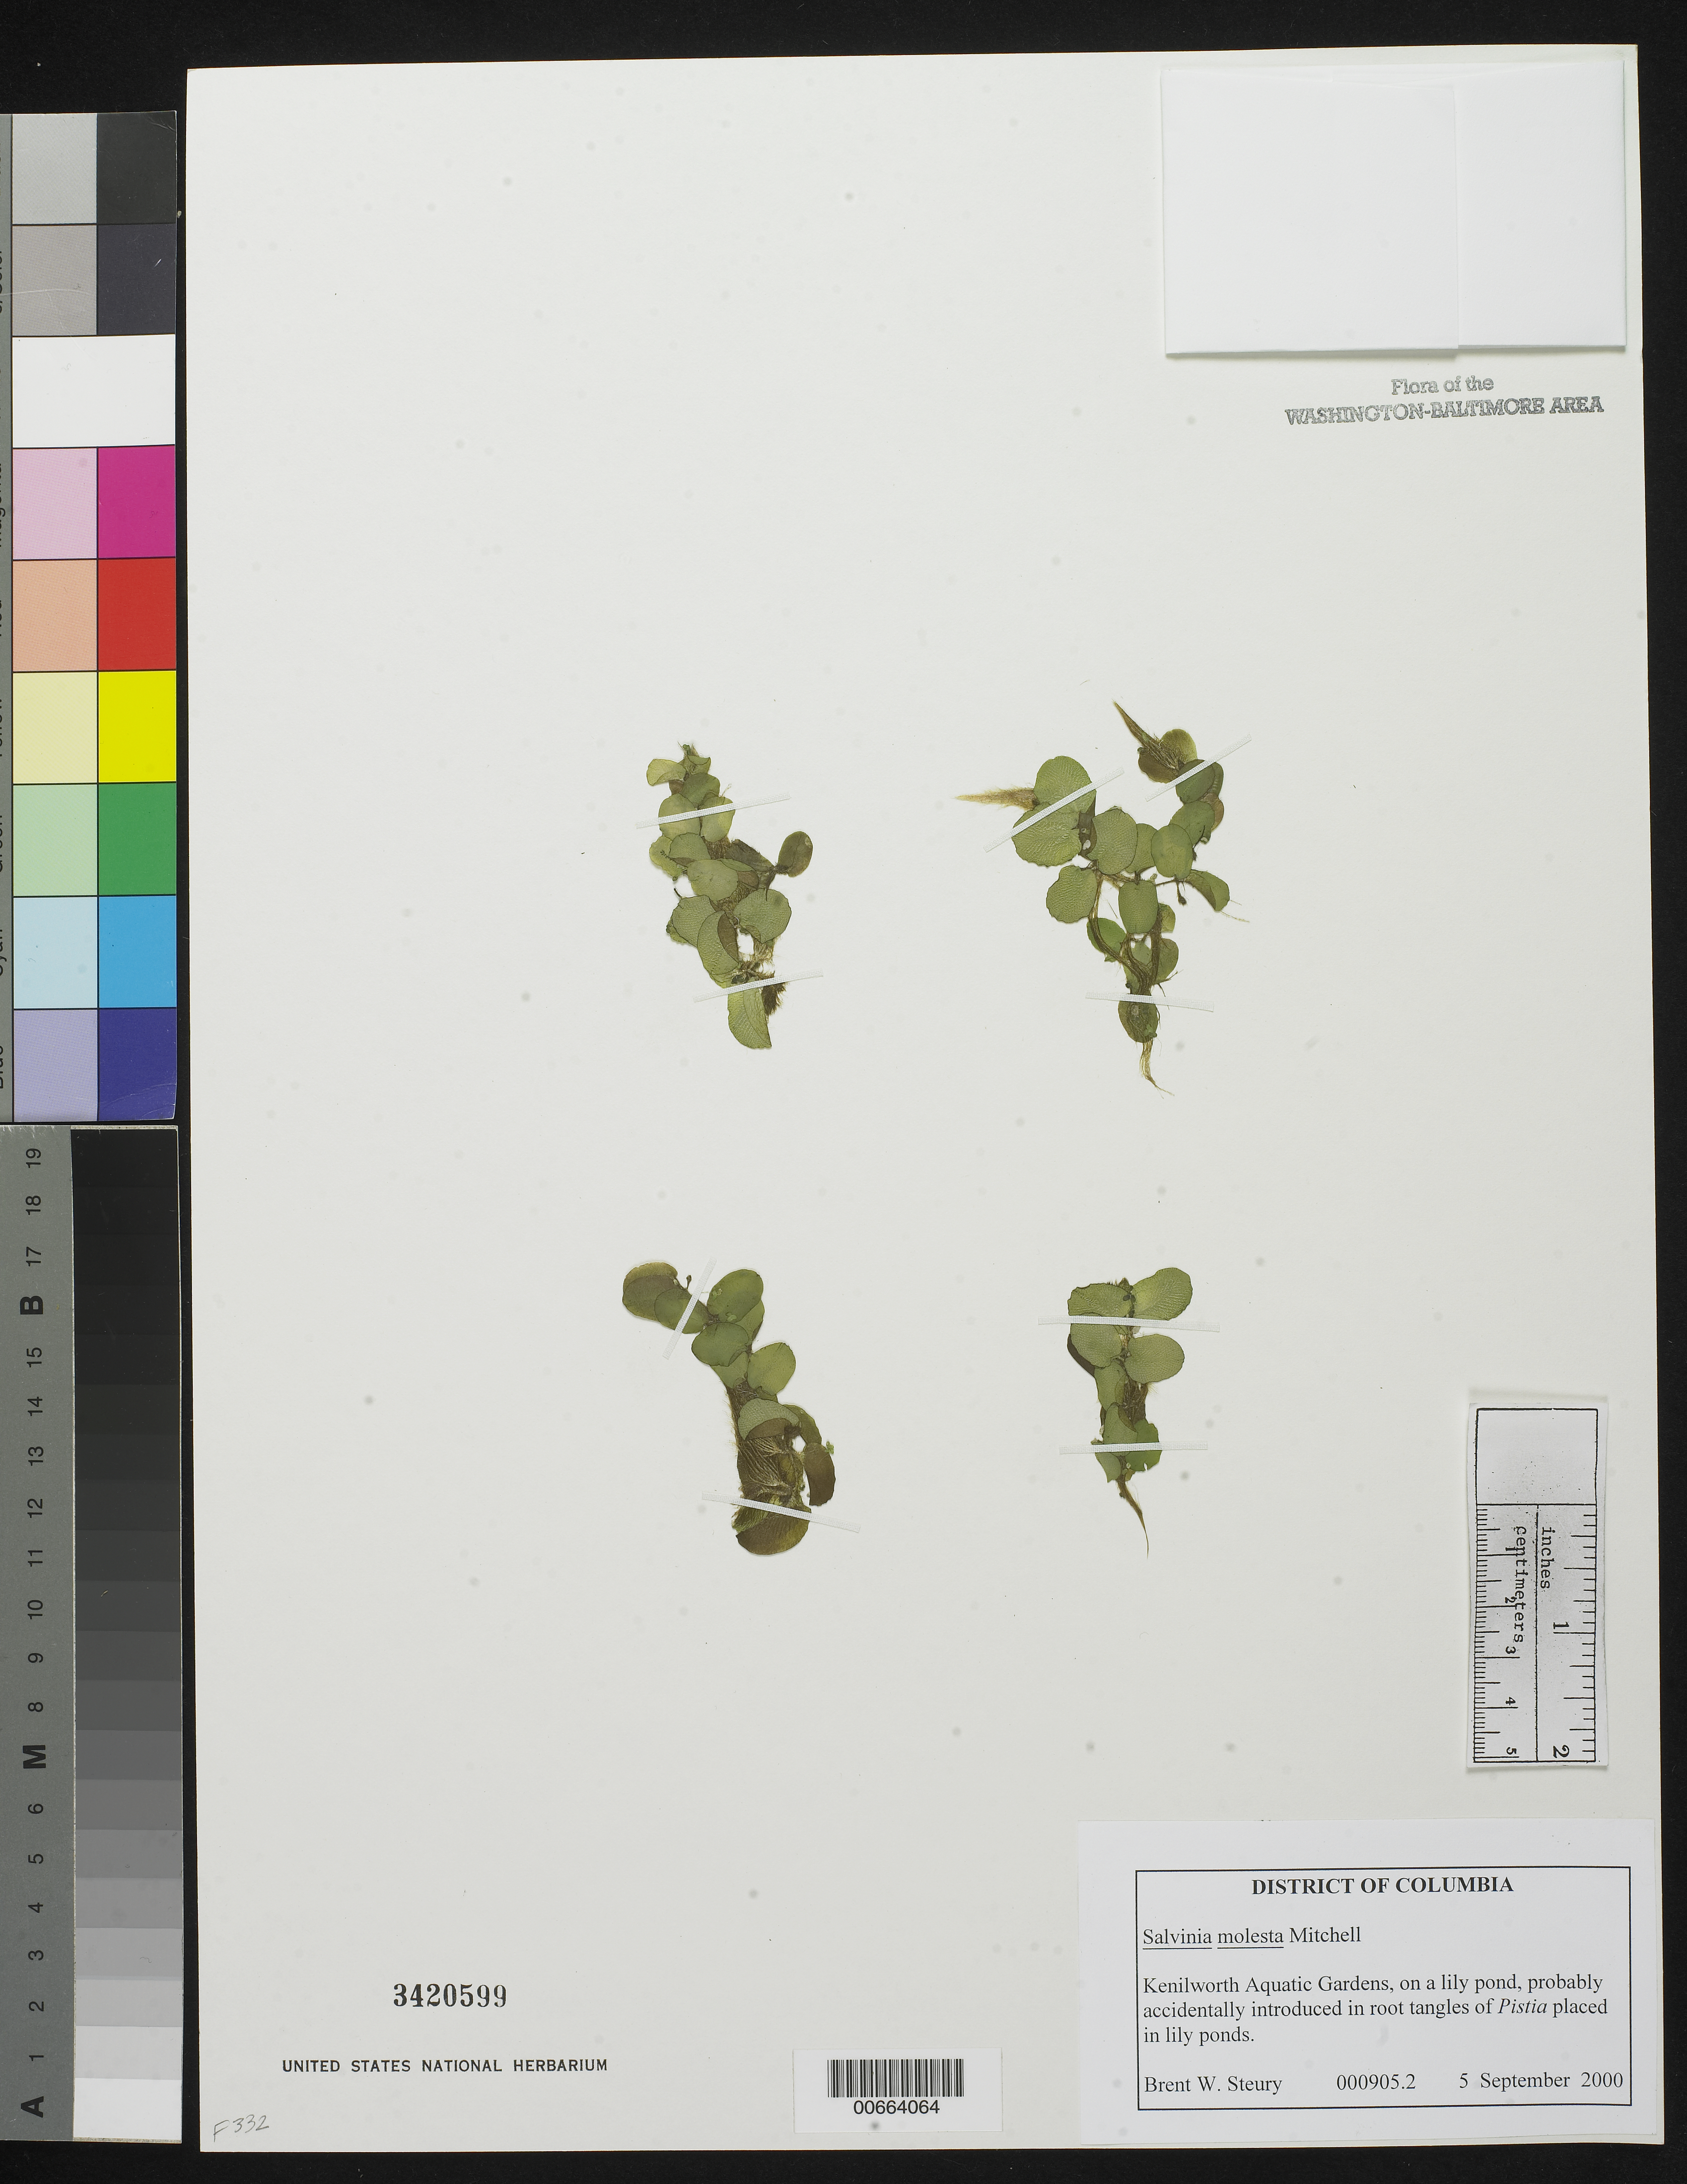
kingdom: Plantae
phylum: Tracheophyta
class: Polypodiopsida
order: Salviniales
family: Salviniaceae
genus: Salvinia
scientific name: Salvinia molesta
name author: D.S. Mitch.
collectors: B. Steury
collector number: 905.2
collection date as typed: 05 Sep 2000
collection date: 2000-09-05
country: United States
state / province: District of Columbia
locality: Kenilworth Aquatic Gardens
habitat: In a lily pad, probably accidentally introduced in root tangles of Pistia placed in lily ponds.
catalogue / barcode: US 3420599